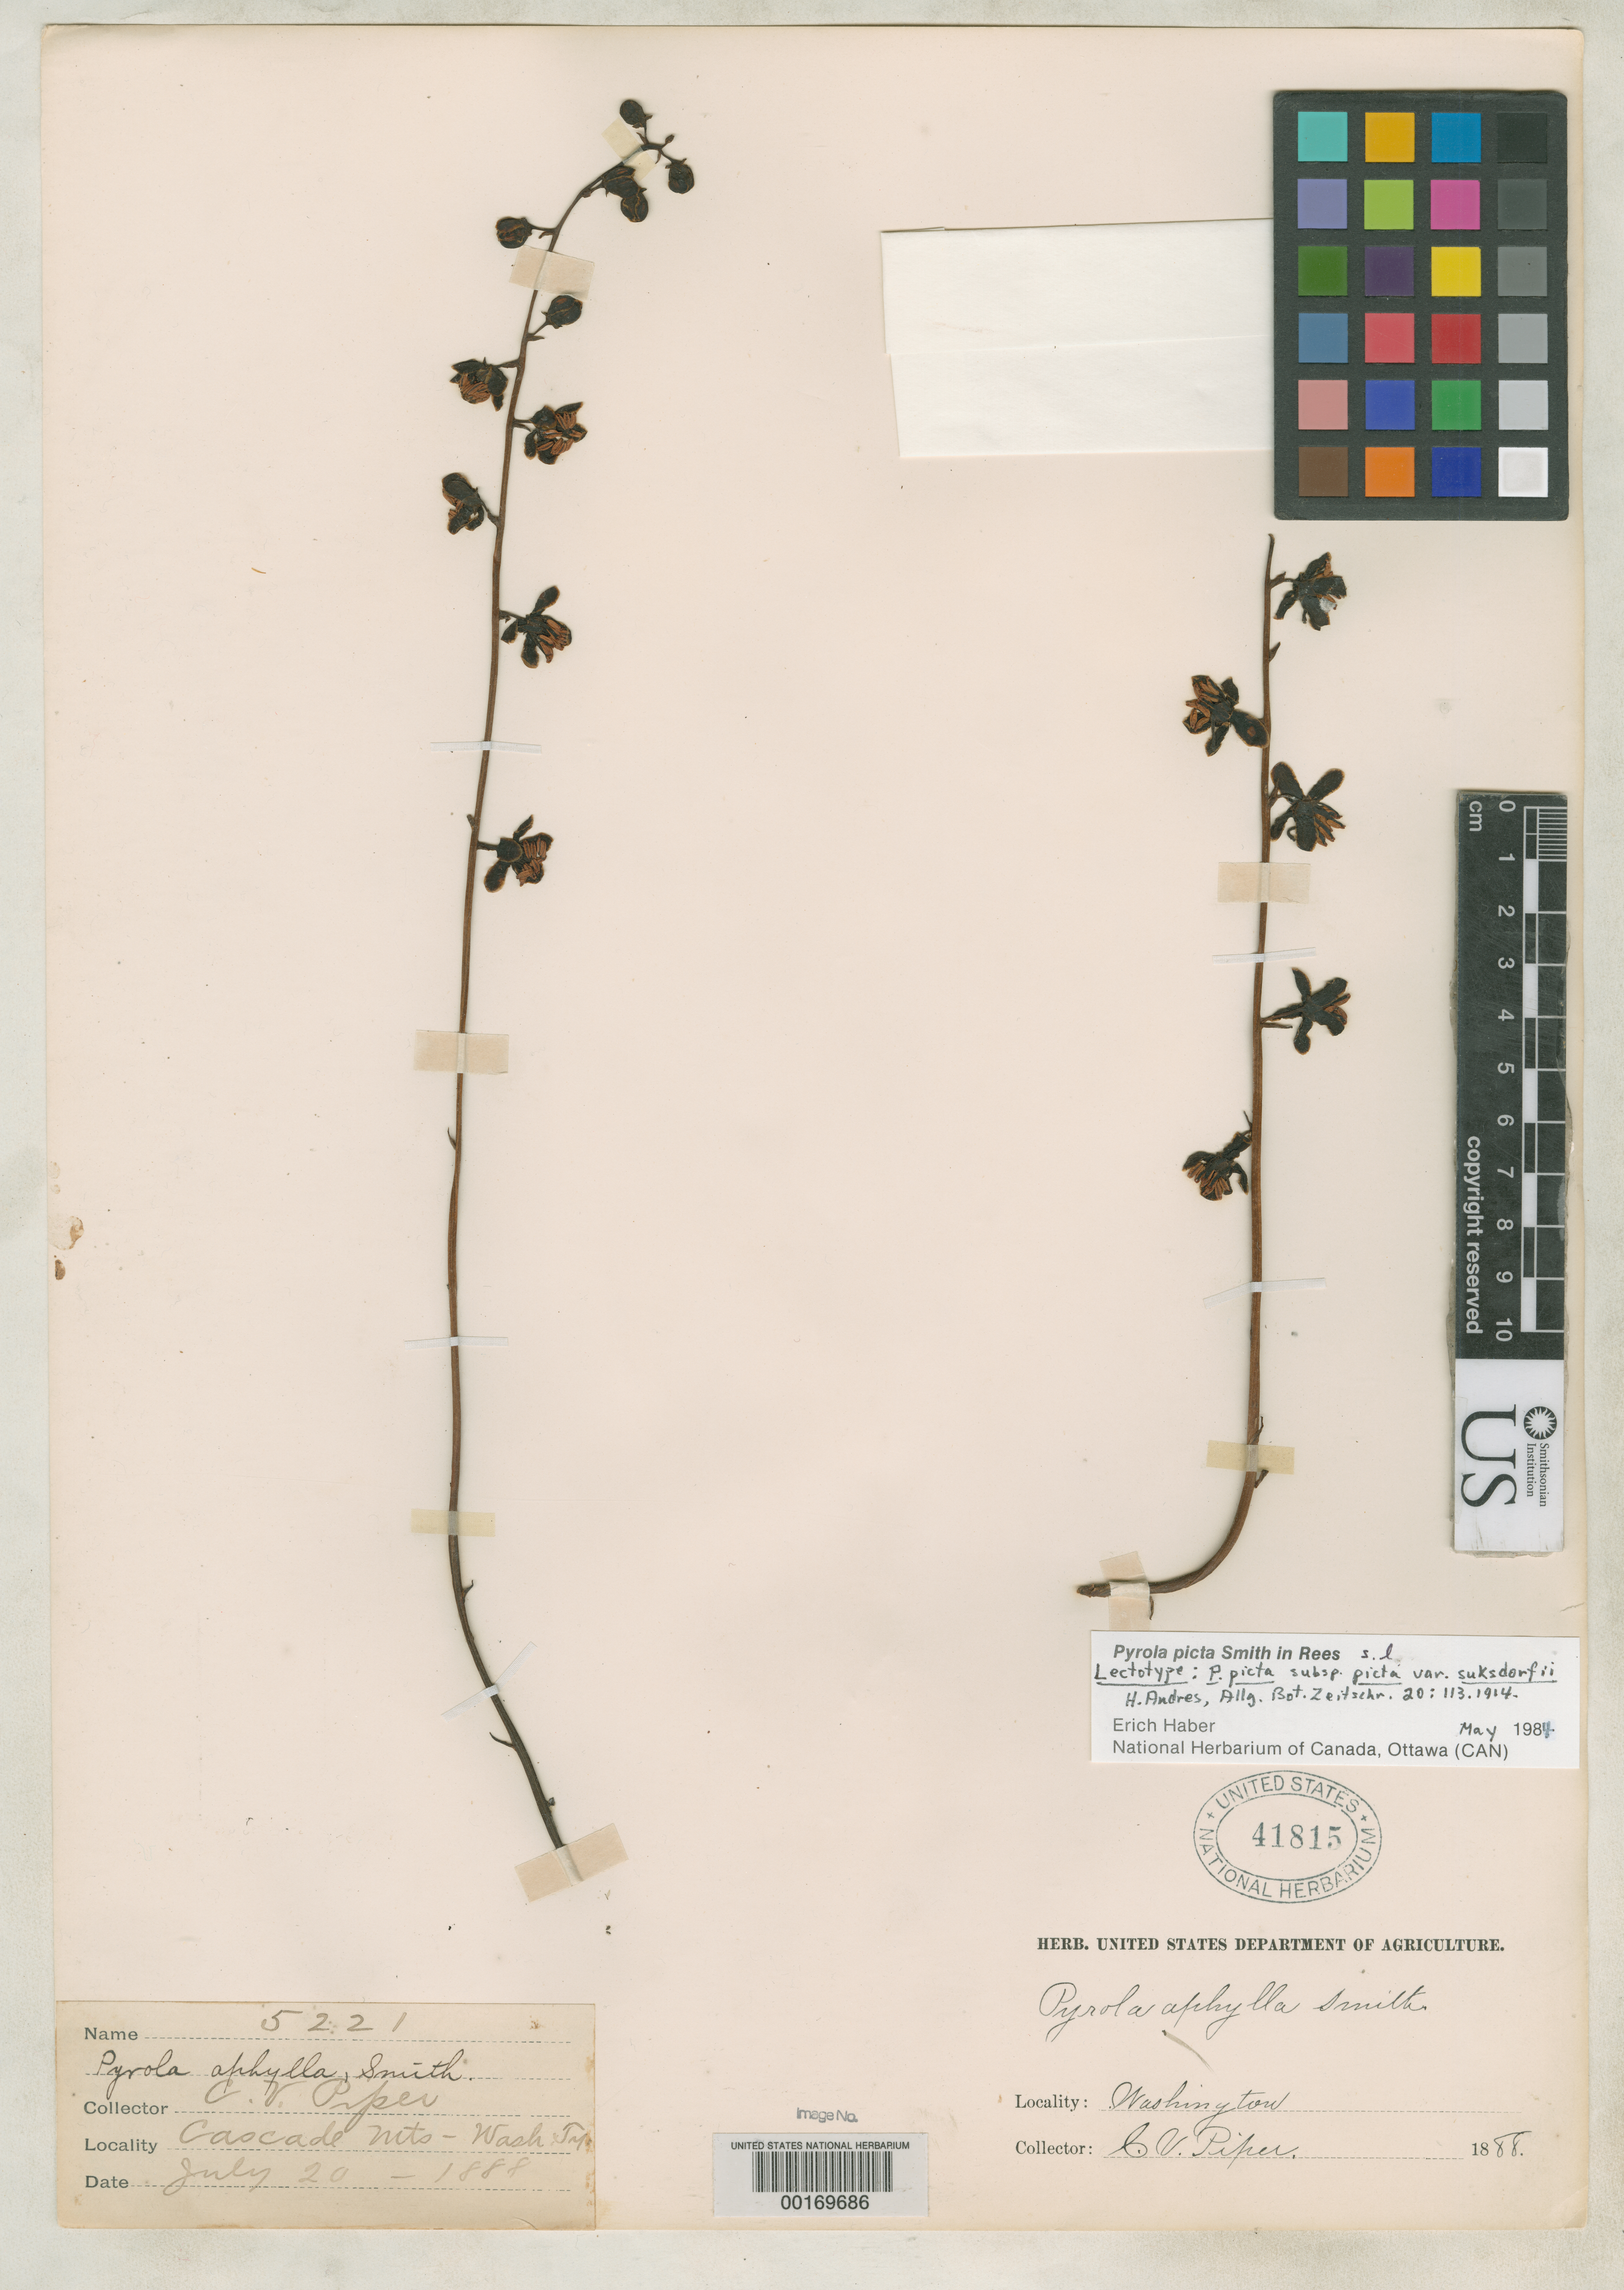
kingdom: Plantae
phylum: Tracheophyta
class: Magnoliopsida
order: Ericales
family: Ericaceae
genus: Pyrola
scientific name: Pyrola picta var. suksdorfii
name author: Andres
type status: Lectotype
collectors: C. V. Piper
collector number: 5221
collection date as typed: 20 Jul 1888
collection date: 1888-07-20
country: United States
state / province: Washington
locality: Cascade Mountains.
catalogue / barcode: US 41815